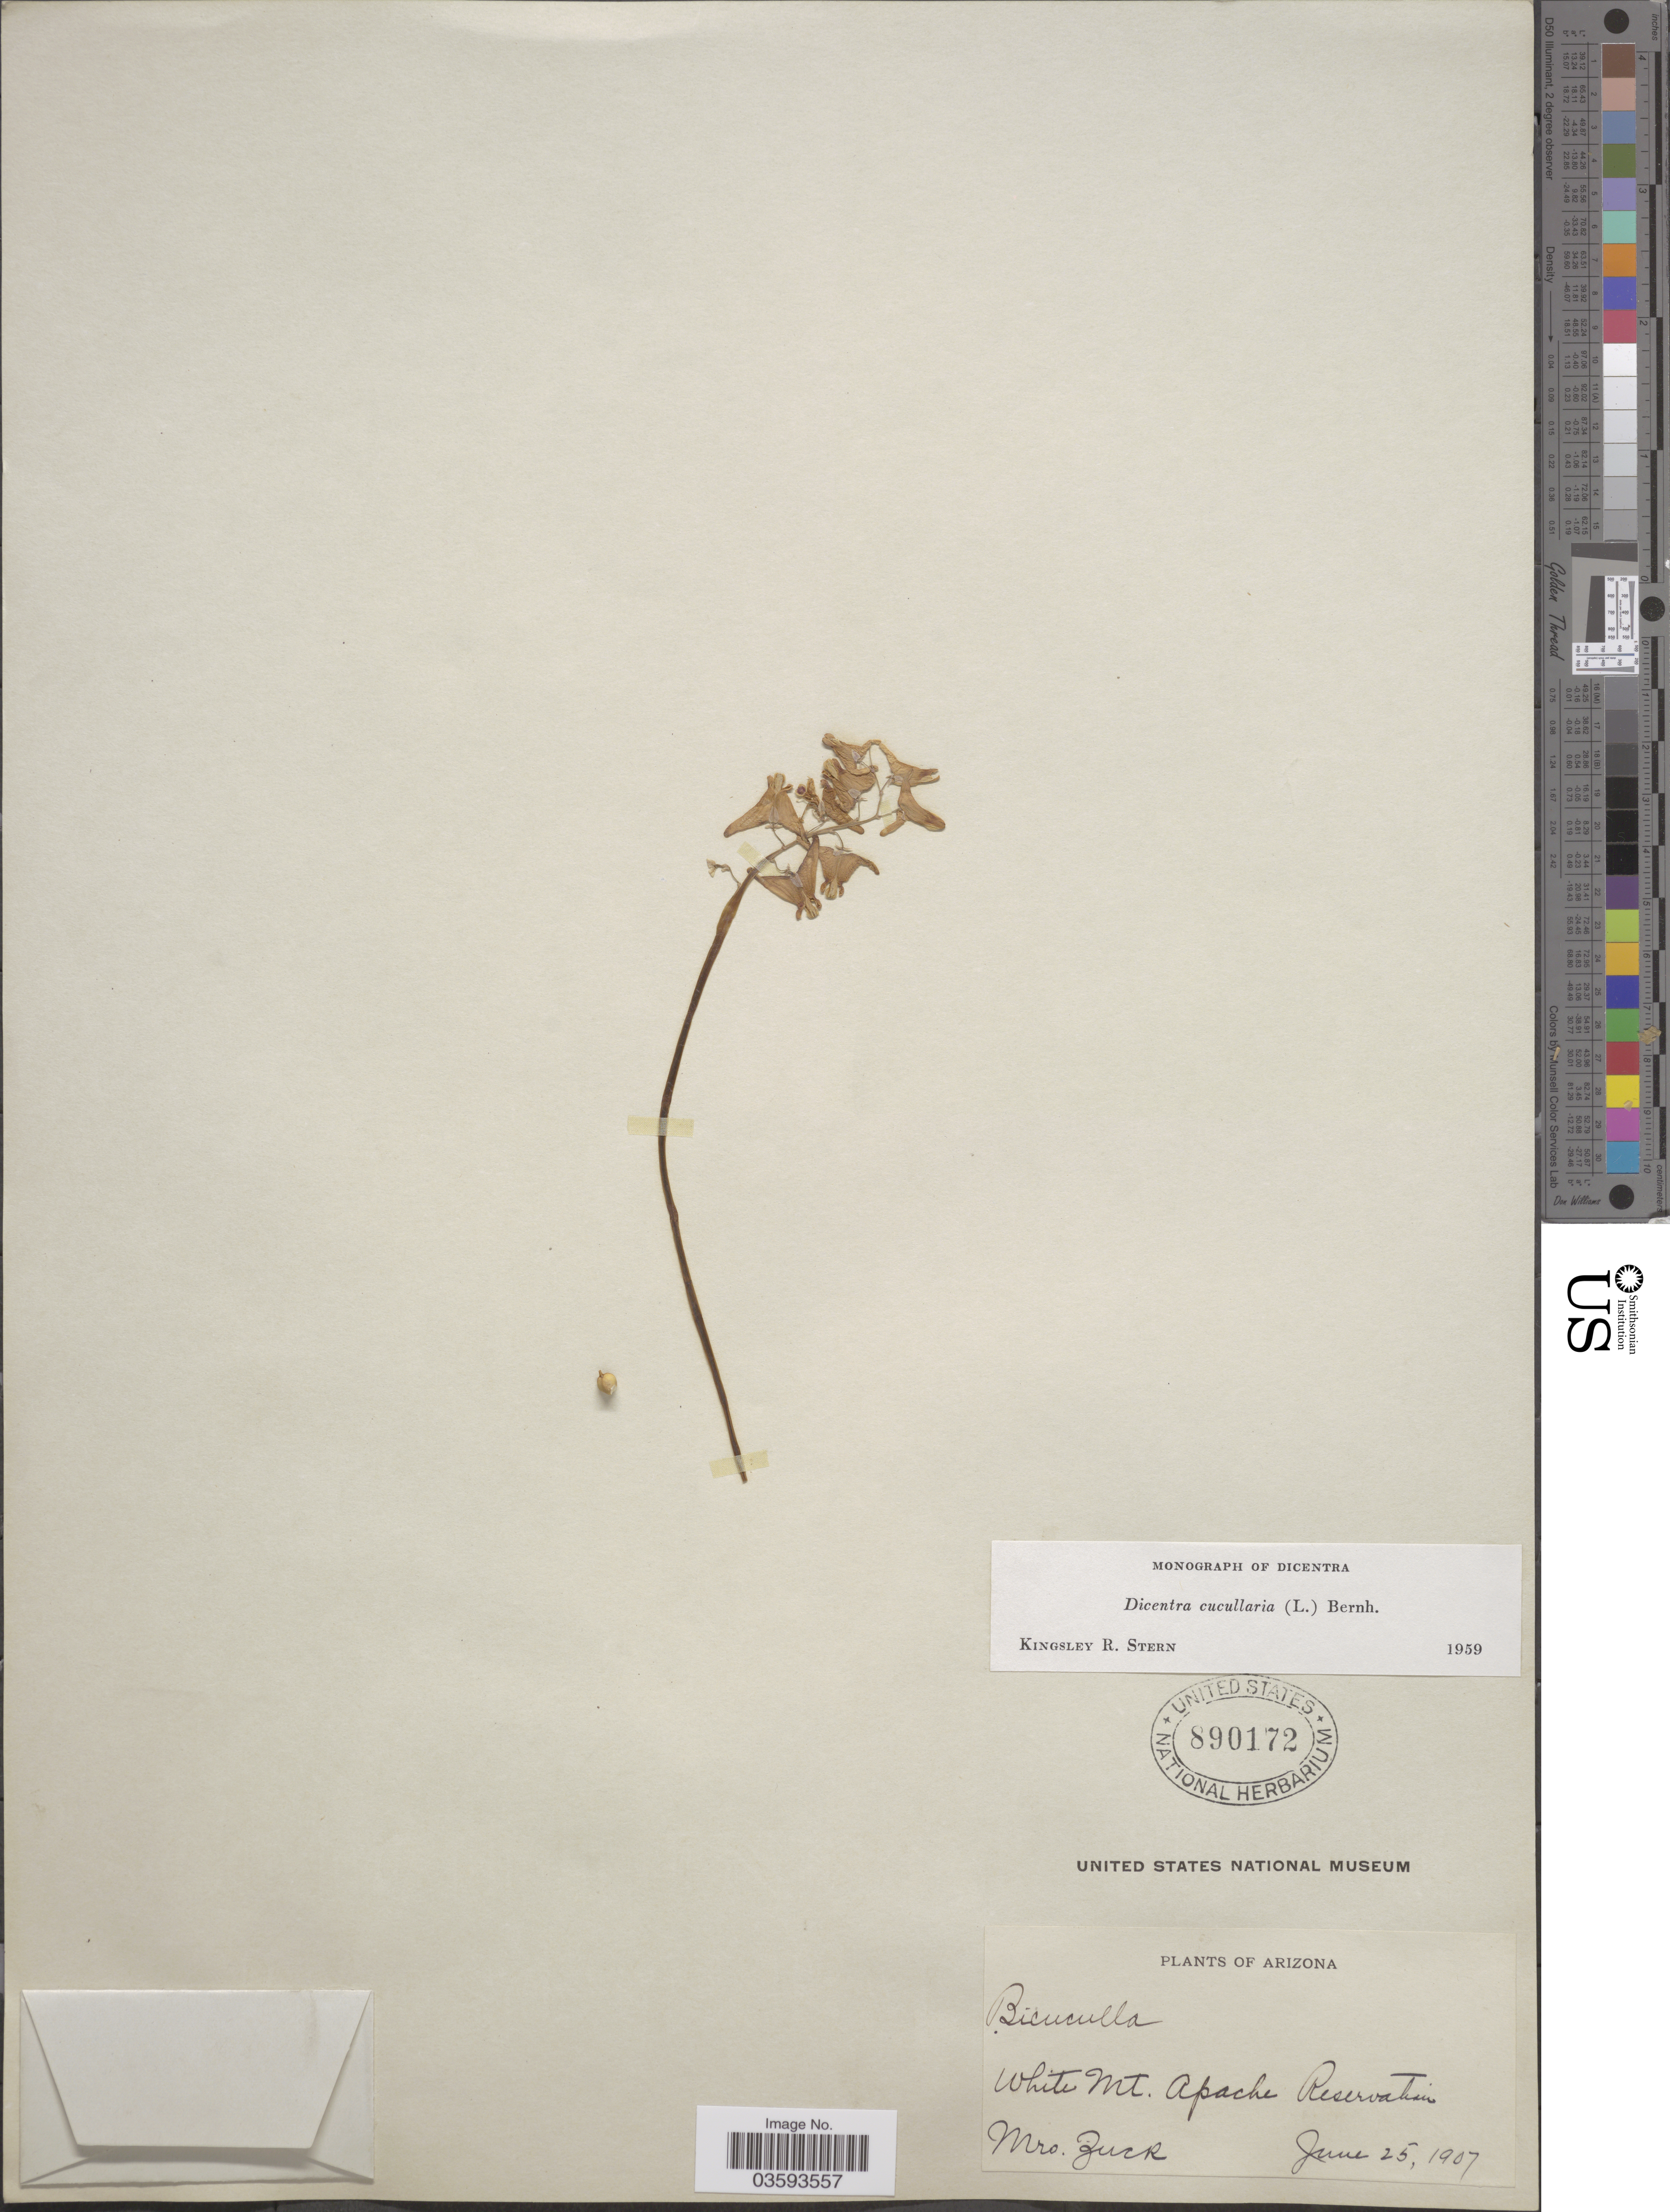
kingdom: Plantae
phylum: Tracheophyta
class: Magnoliopsida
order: Ranunculales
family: Papaveraceae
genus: Dicentra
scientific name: Dicentra cucullaria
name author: (L.) Bernh.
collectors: Zuck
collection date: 1907-06-25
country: United States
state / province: Arizona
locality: White Mt. Apache Reservation.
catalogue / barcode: US 890172